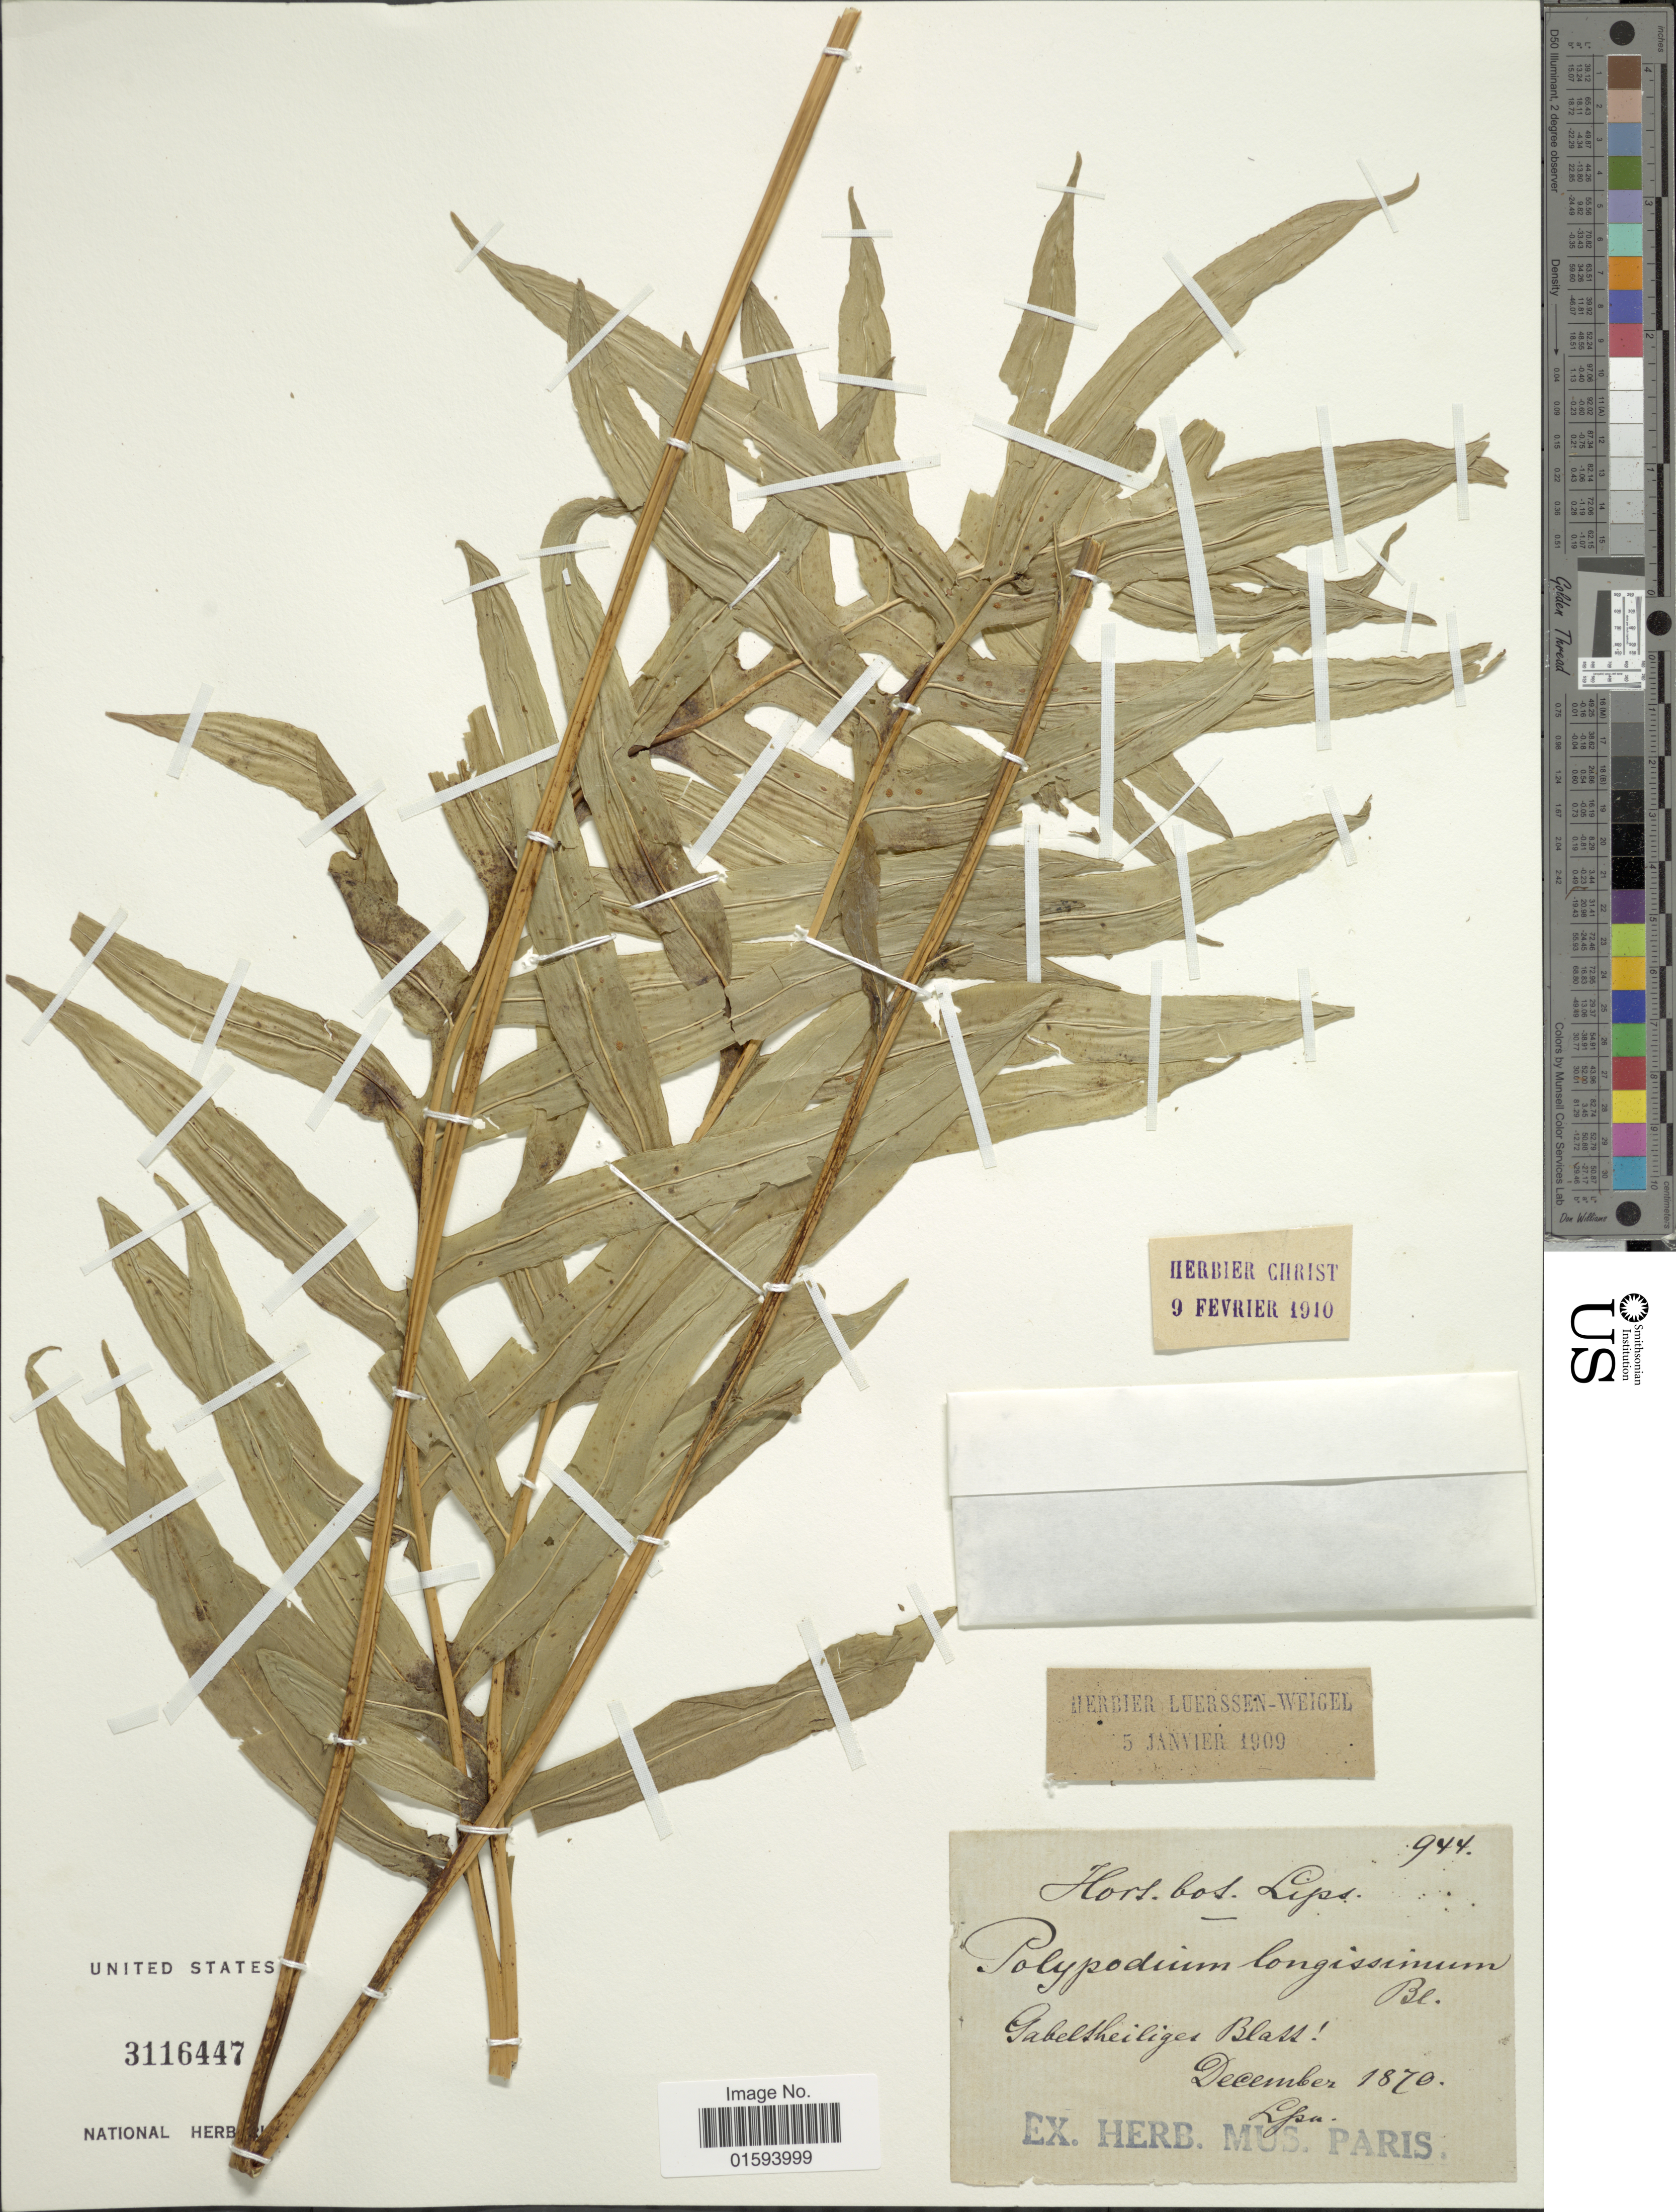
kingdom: Plantae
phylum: Tracheophyta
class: Polypodiopsida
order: Polypodiales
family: Polypodiaceae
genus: Polypodium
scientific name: Polypodium longissimum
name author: Blume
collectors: ex herb. Mus. Paris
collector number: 944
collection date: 1870-12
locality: Gabeltheiliges Blass [interpreted]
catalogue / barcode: US 3116447